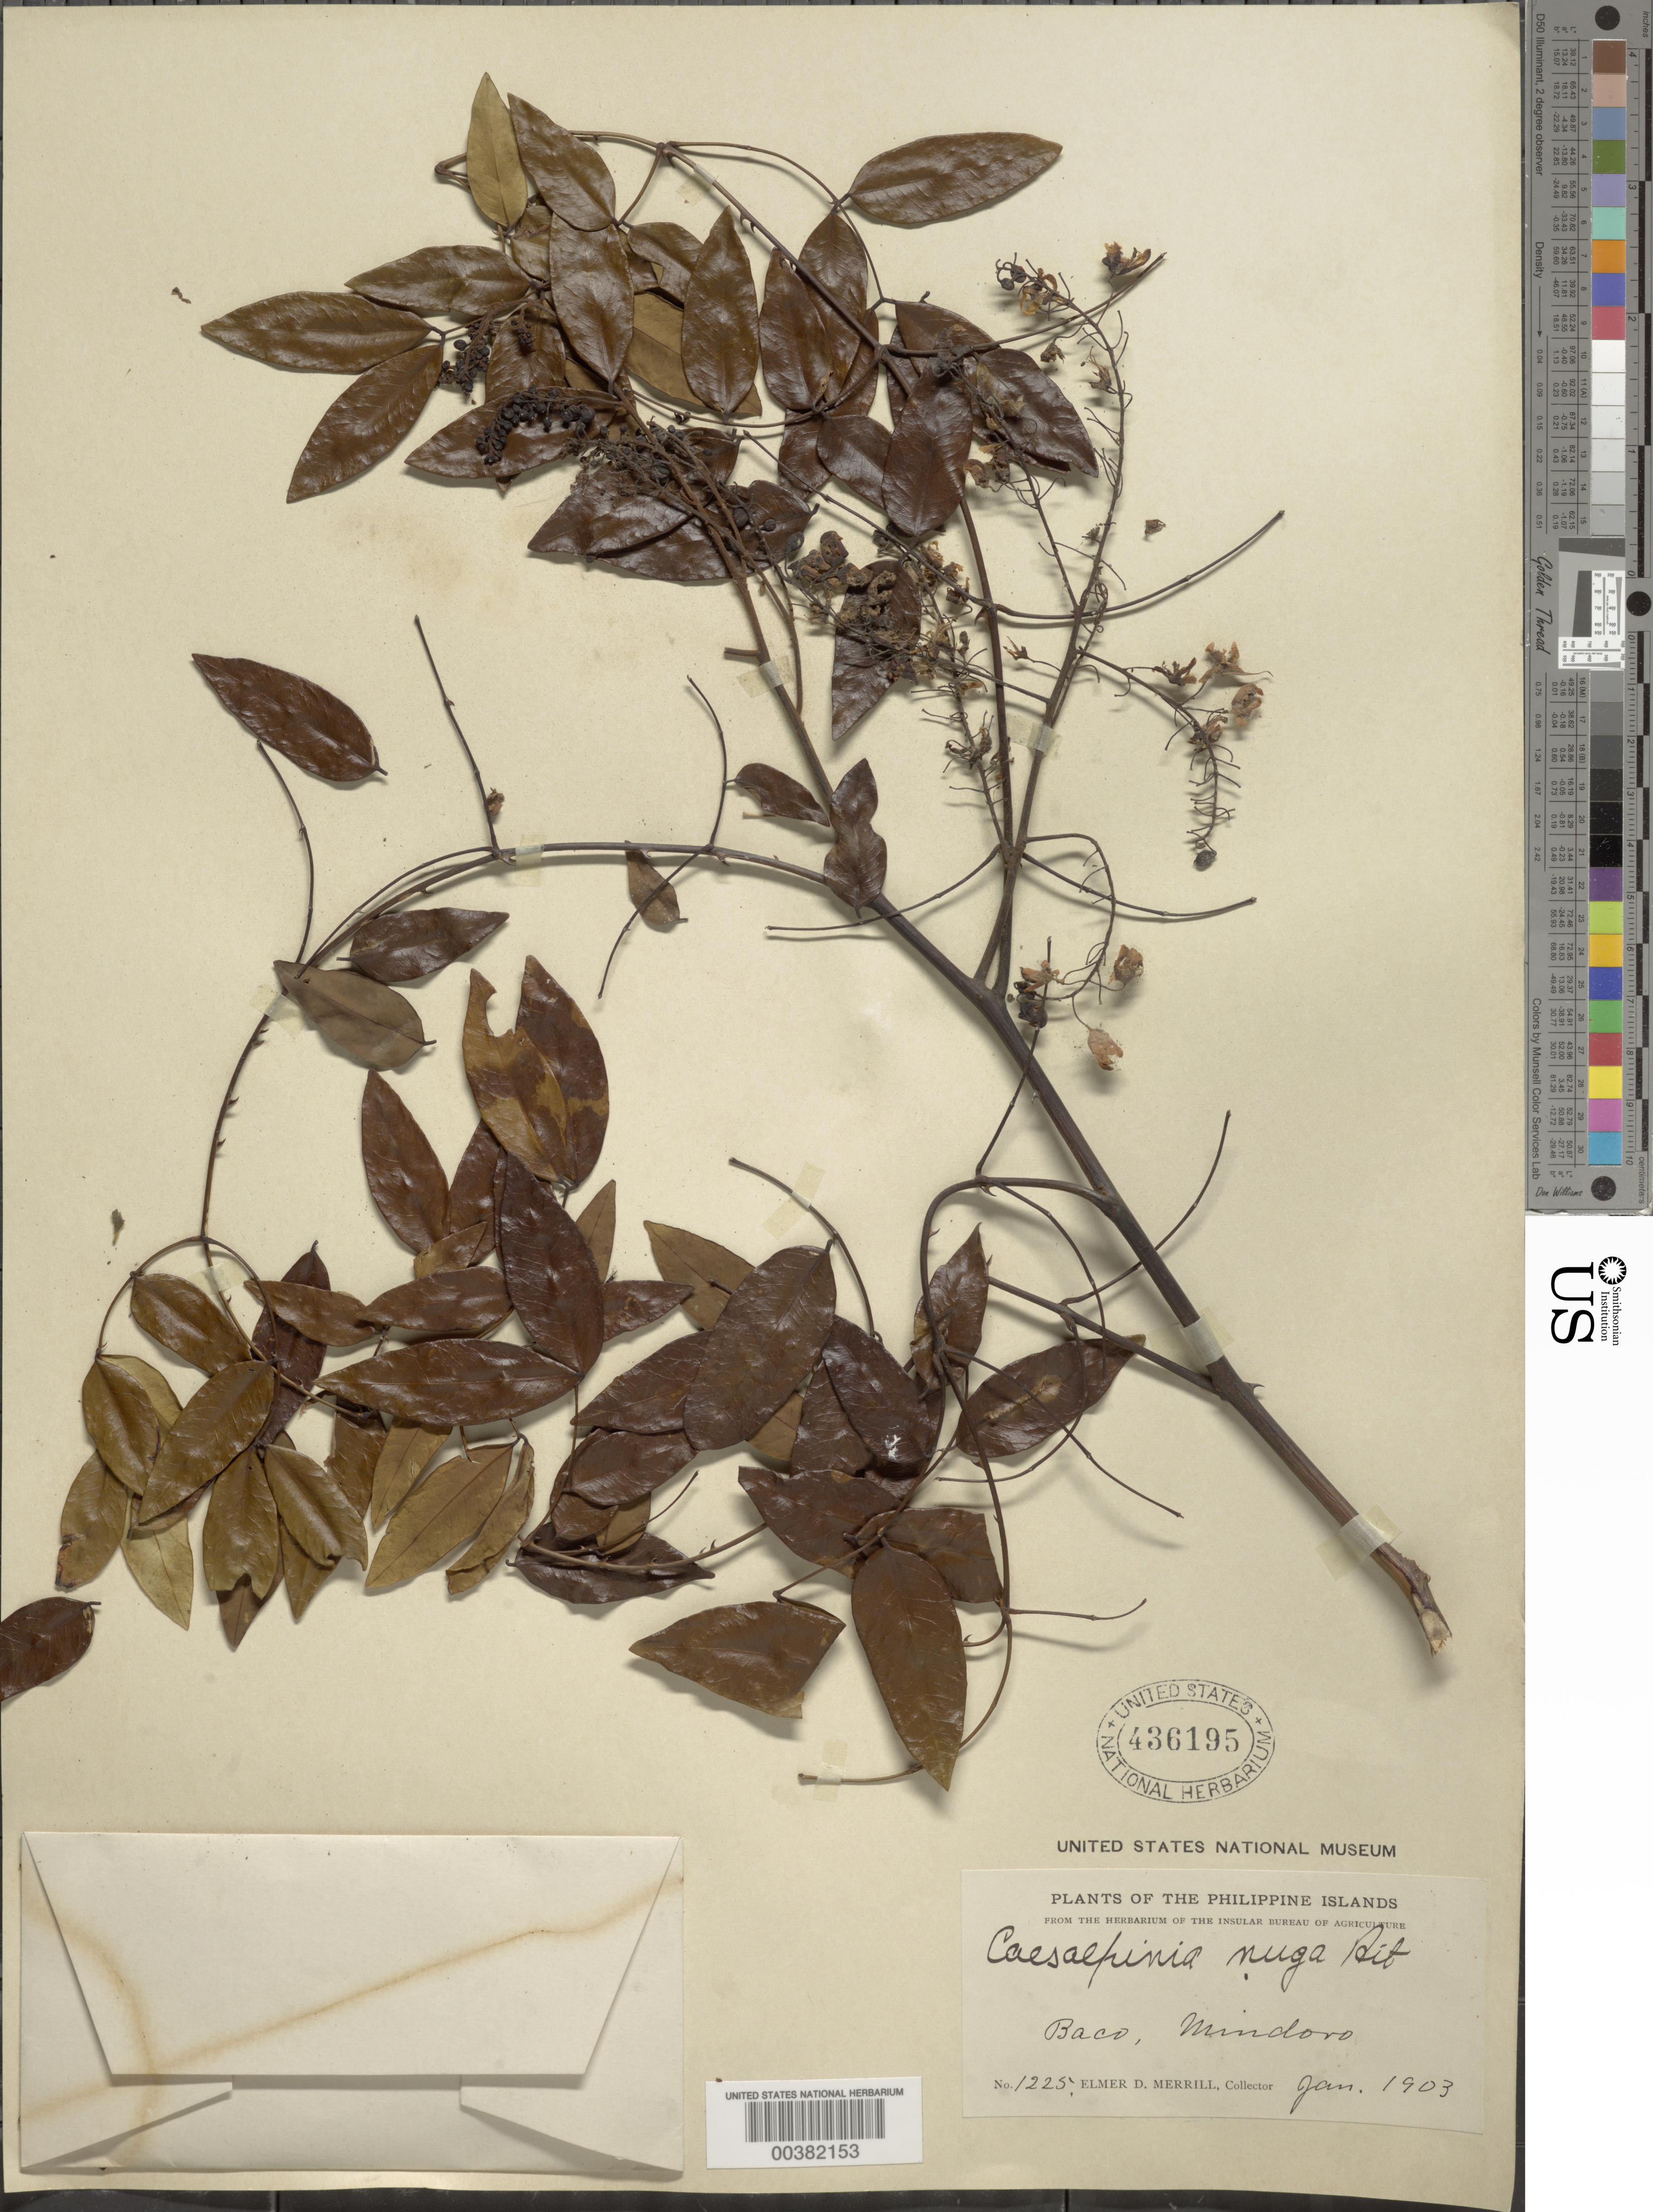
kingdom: Plantae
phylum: Tracheophyta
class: Magnoliopsida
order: Fabales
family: Fabaceae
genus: Ticanto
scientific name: Ticanto crista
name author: (L.) R. Clark & Gagnon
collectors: E. D. Merrill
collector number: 1225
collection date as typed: Jan 1903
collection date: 1903-01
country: Philippines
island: Mindoro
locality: Baco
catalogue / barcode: US 436195